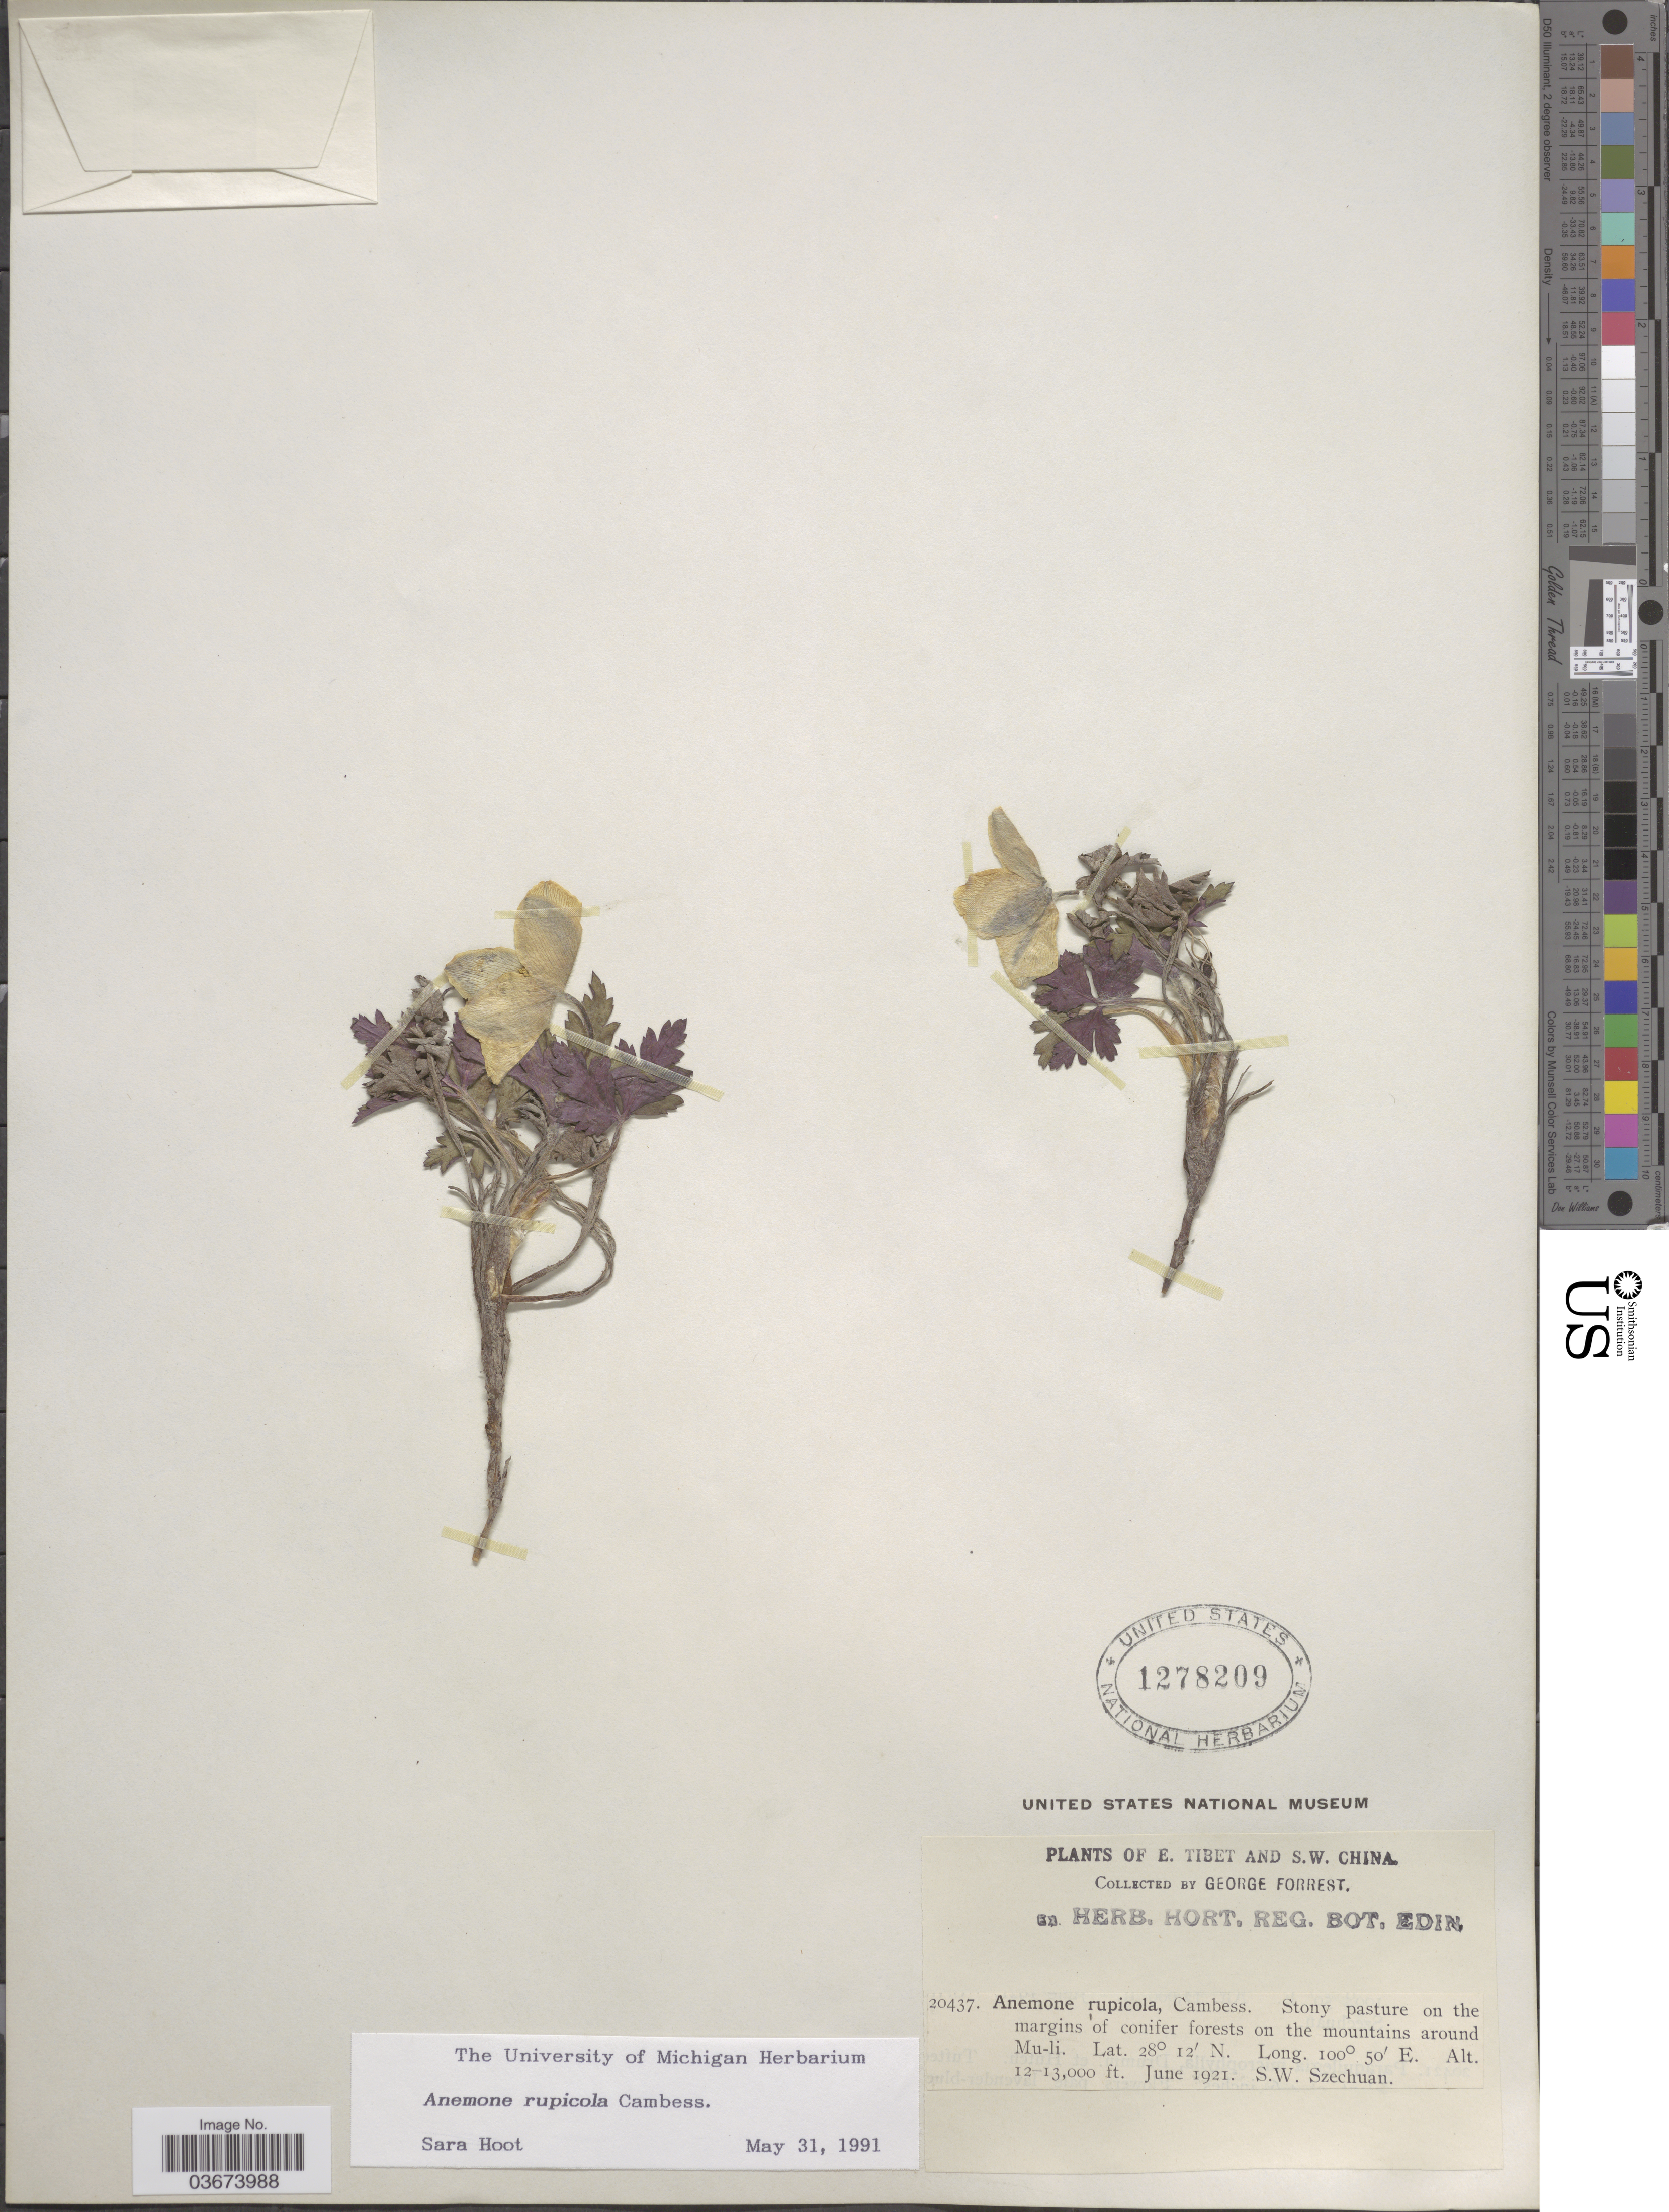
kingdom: Plantae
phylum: Tracheophyta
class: Magnoliopsida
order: Ranunculales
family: Ranunculaceae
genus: Anemone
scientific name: Anemone rupicola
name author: Cambess.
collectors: G. Forrest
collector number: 20437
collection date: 1921-06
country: China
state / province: Sichuan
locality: S.W. China. On the mountains around Mu-li. S.W. Szechuan.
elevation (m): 3658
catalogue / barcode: US 1278209